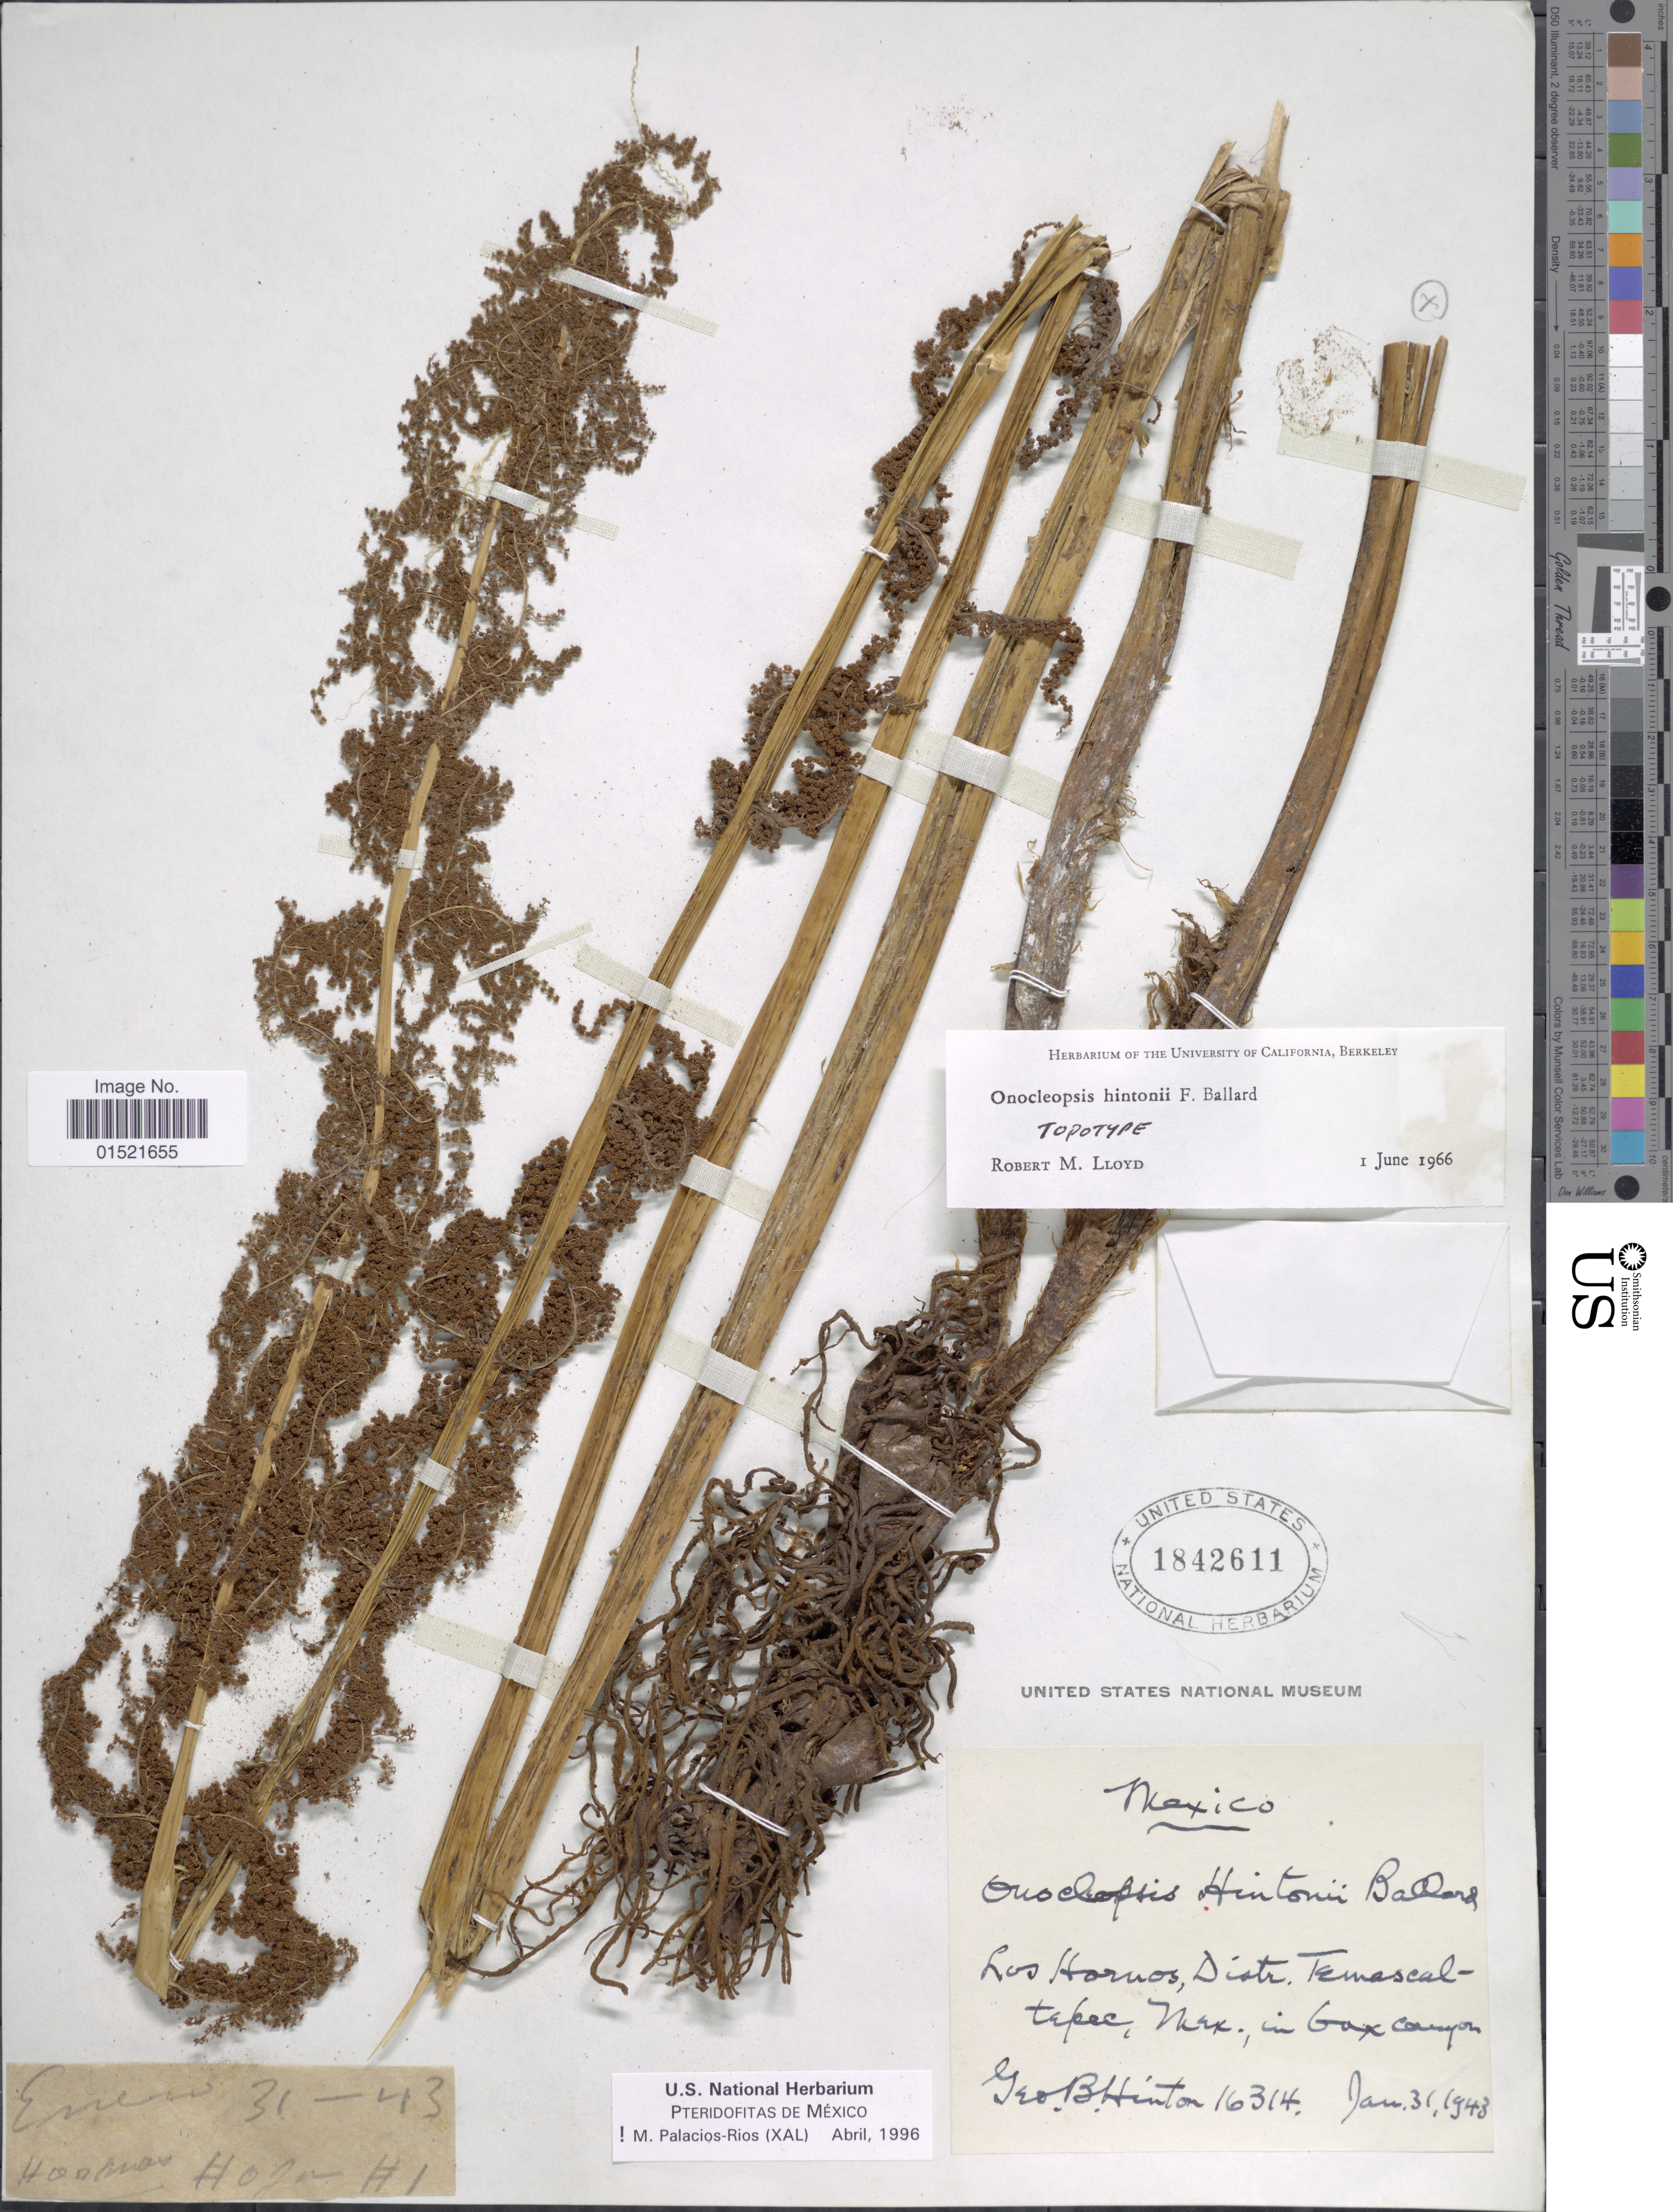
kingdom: Plantae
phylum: Tracheophyta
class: Polypodiopsida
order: Polypodiales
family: Onocleaceae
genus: Onocleopsis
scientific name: Onocleopsis hintonii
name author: F. Ballard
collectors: G. B. Hinton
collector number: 16314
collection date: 1943-01-31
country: Mexico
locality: Los Hornos, Distr. Temascaltepec, Mex., in box Canyon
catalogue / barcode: US 1842611